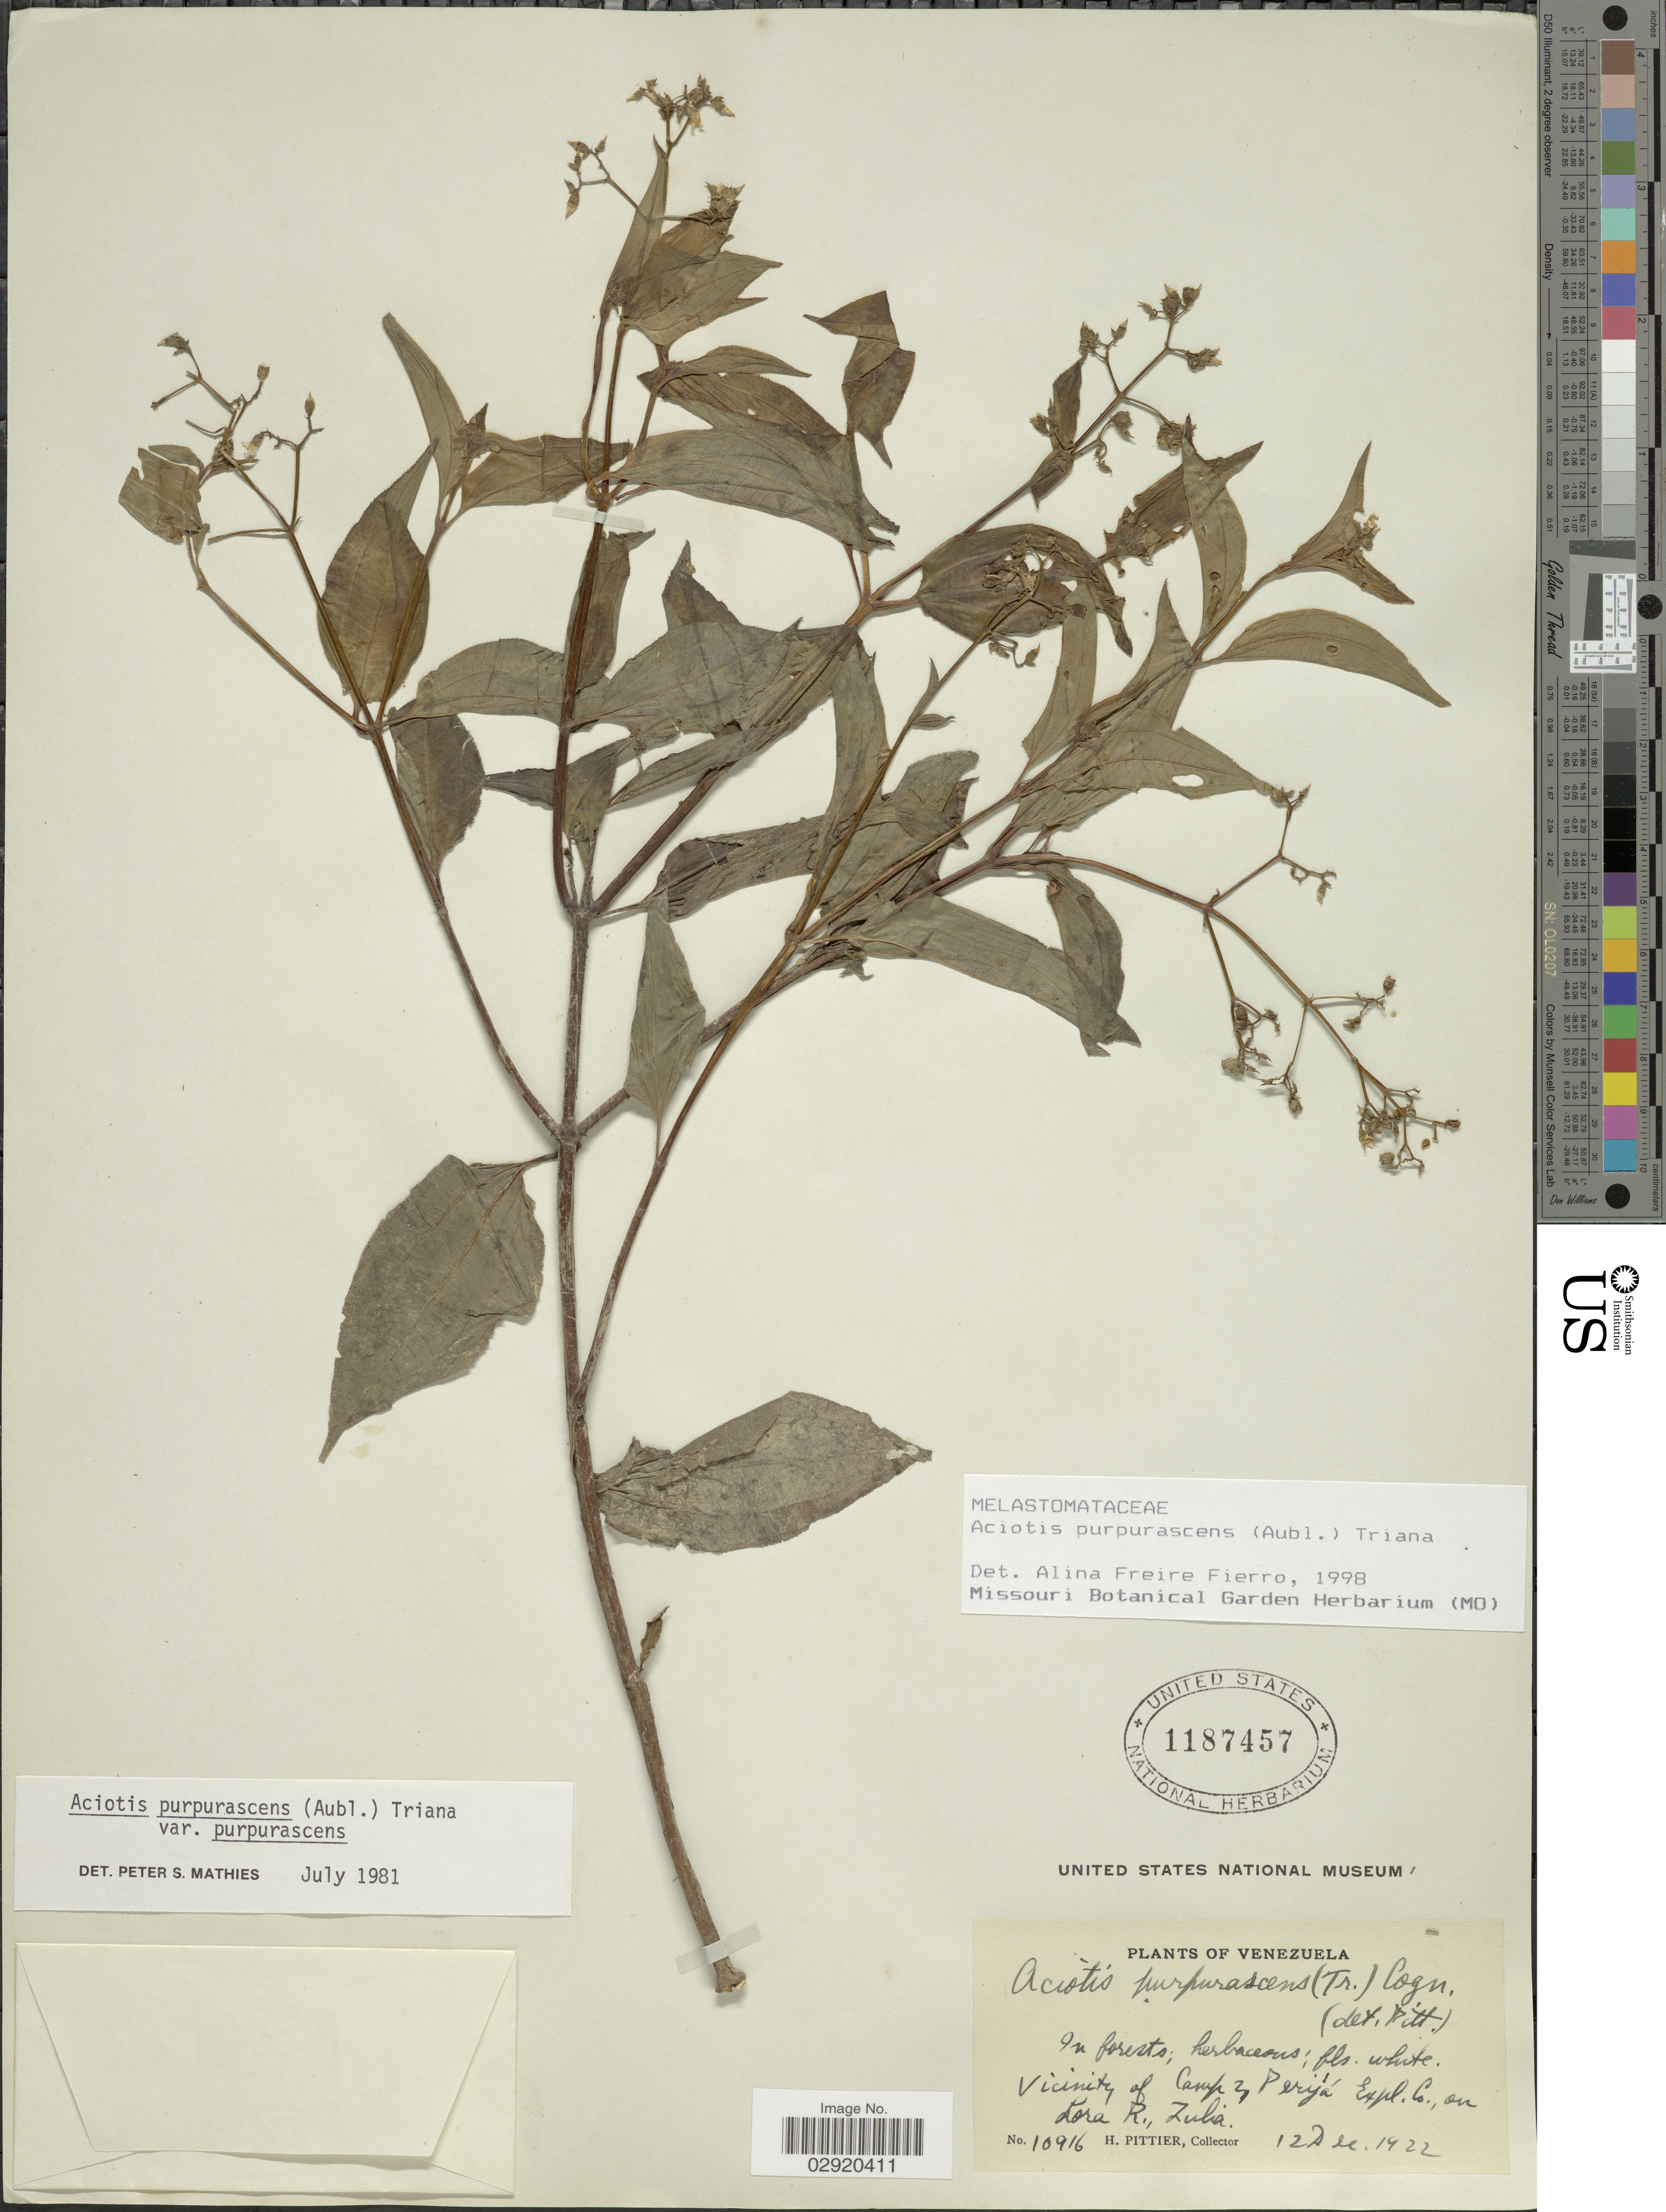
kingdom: Plantae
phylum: Tracheophyta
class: Magnoliopsida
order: Myrtales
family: Melastomataceae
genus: Aciotis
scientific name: Aciotis purpurascens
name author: (Aubl.) Triana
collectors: H. F. Pittier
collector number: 10916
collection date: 1922-12-12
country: Venezuela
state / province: Zulia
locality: Vicinity of Camp 2, Perijá Expl. Co., on Lora R., Zulia.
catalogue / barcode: US 1187457